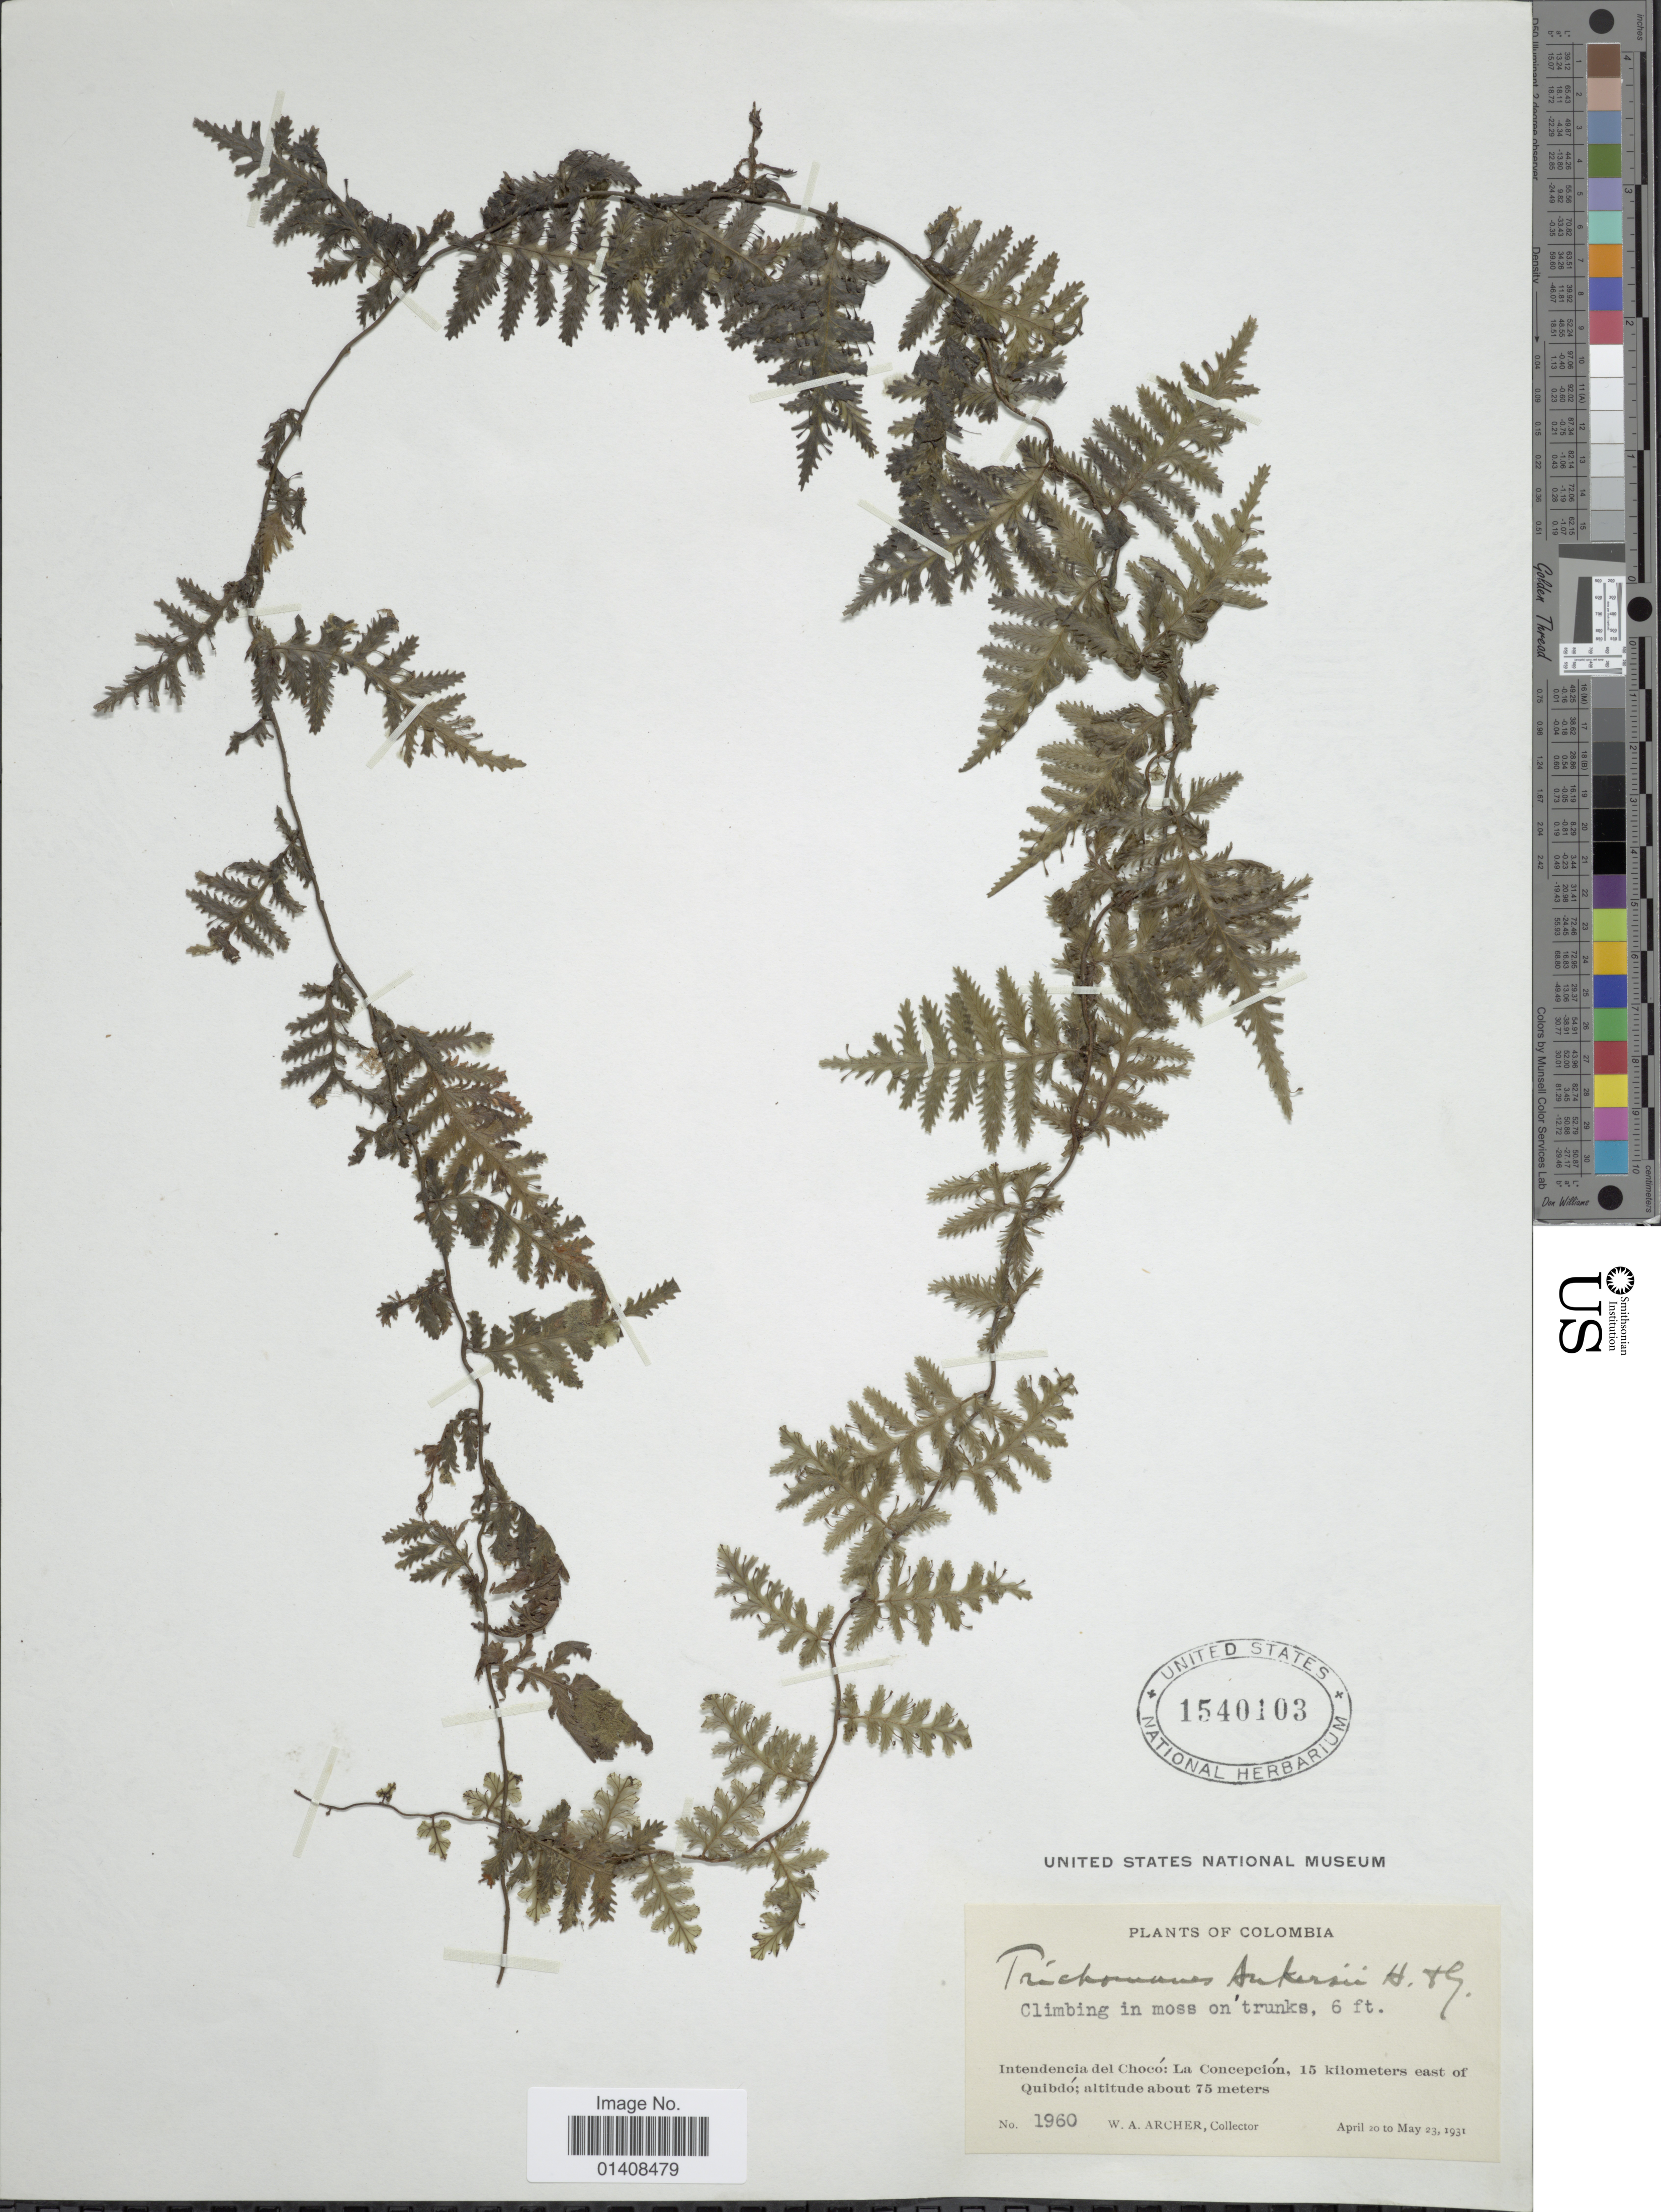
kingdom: Plantae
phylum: Tracheophyta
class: Polypodiopsida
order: Hymenophyllales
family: Hymenophyllaceae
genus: Trichomanes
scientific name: Trichomanes ankersii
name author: C. Parker ex Hook. & Grev.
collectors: W. A. Archer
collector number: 1960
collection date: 1931-04-20/1931-05-23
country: Colombia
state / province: Chocó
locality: Intendencia del Choco: La Concepcion 15 kilometers east of Quibdo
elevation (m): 75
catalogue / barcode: US 1540103